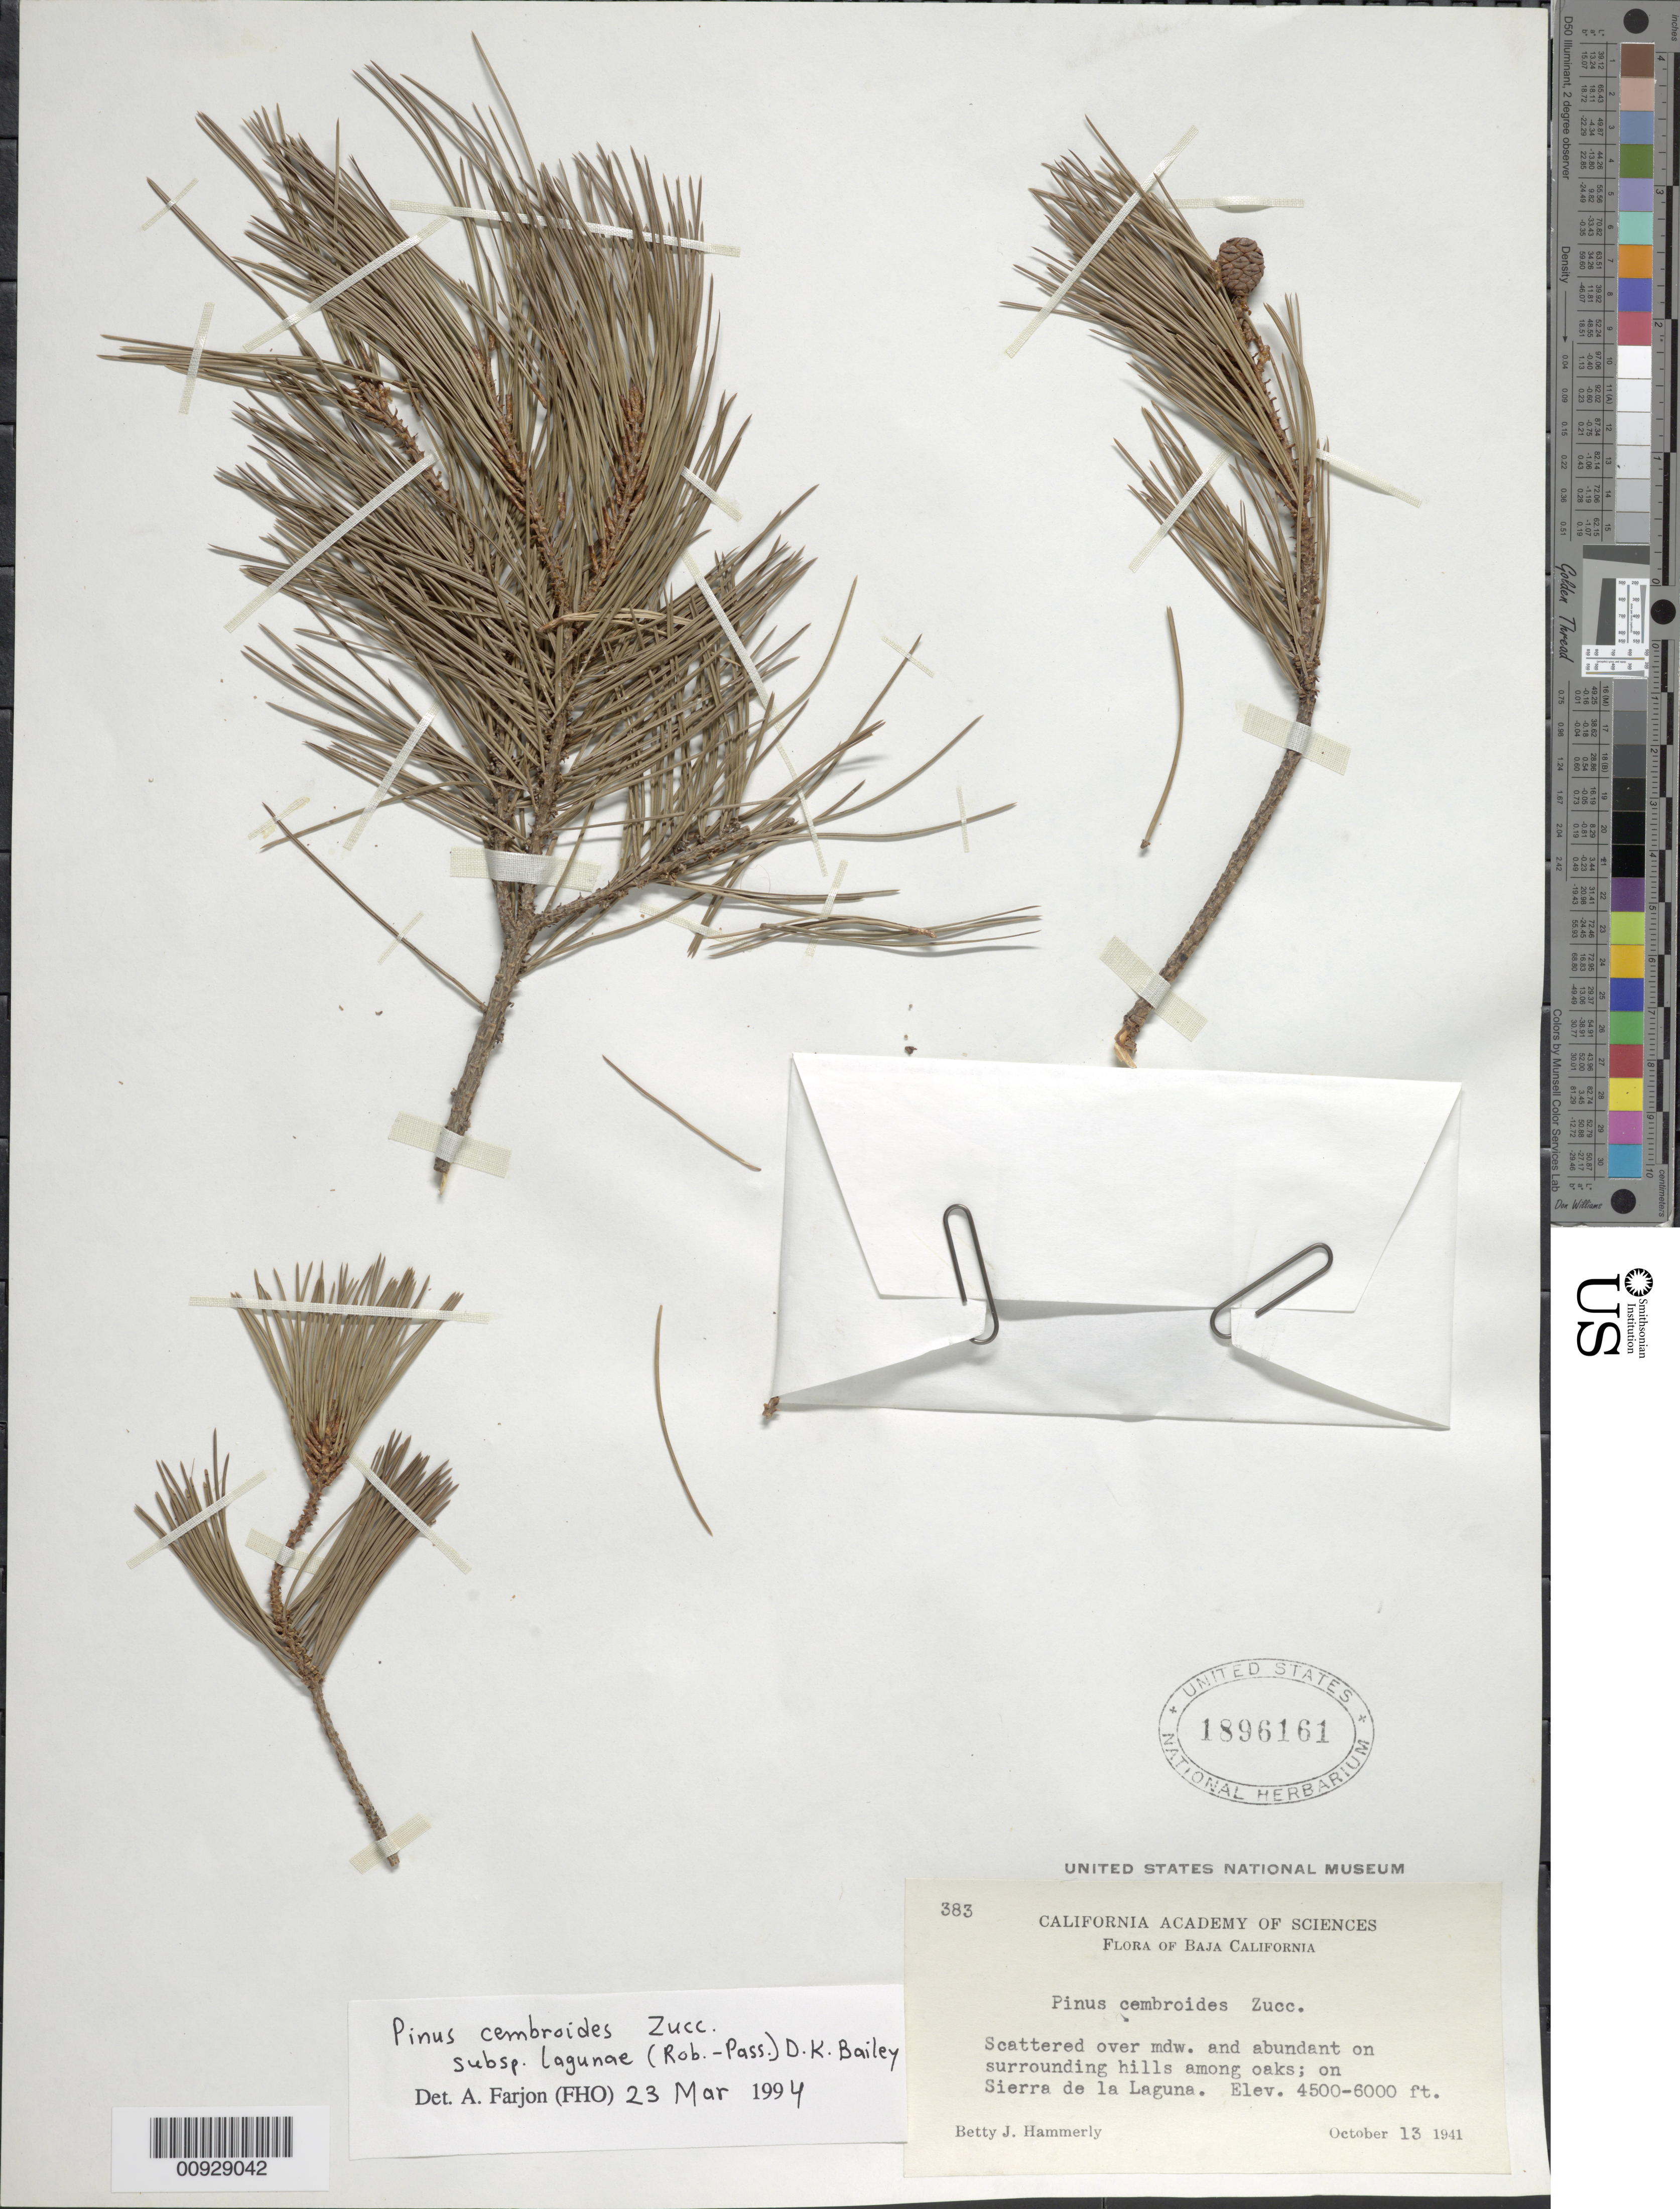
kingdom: Plantae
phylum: Tracheophyta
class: Pinopsida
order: Pinales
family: Pinaceae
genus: Pinus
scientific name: Pinus cembroides subsp. lagunae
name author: (Passini) D.K. Bailey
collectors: B. J. Hammerly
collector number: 383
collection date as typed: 13 Oct 1941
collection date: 1941-10-13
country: Mexico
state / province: Baja California Sur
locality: Sierra de la Laguna.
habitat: Scattered over meadow and abundant on surrounding hills among oaks.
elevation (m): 1372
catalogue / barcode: US 1896161